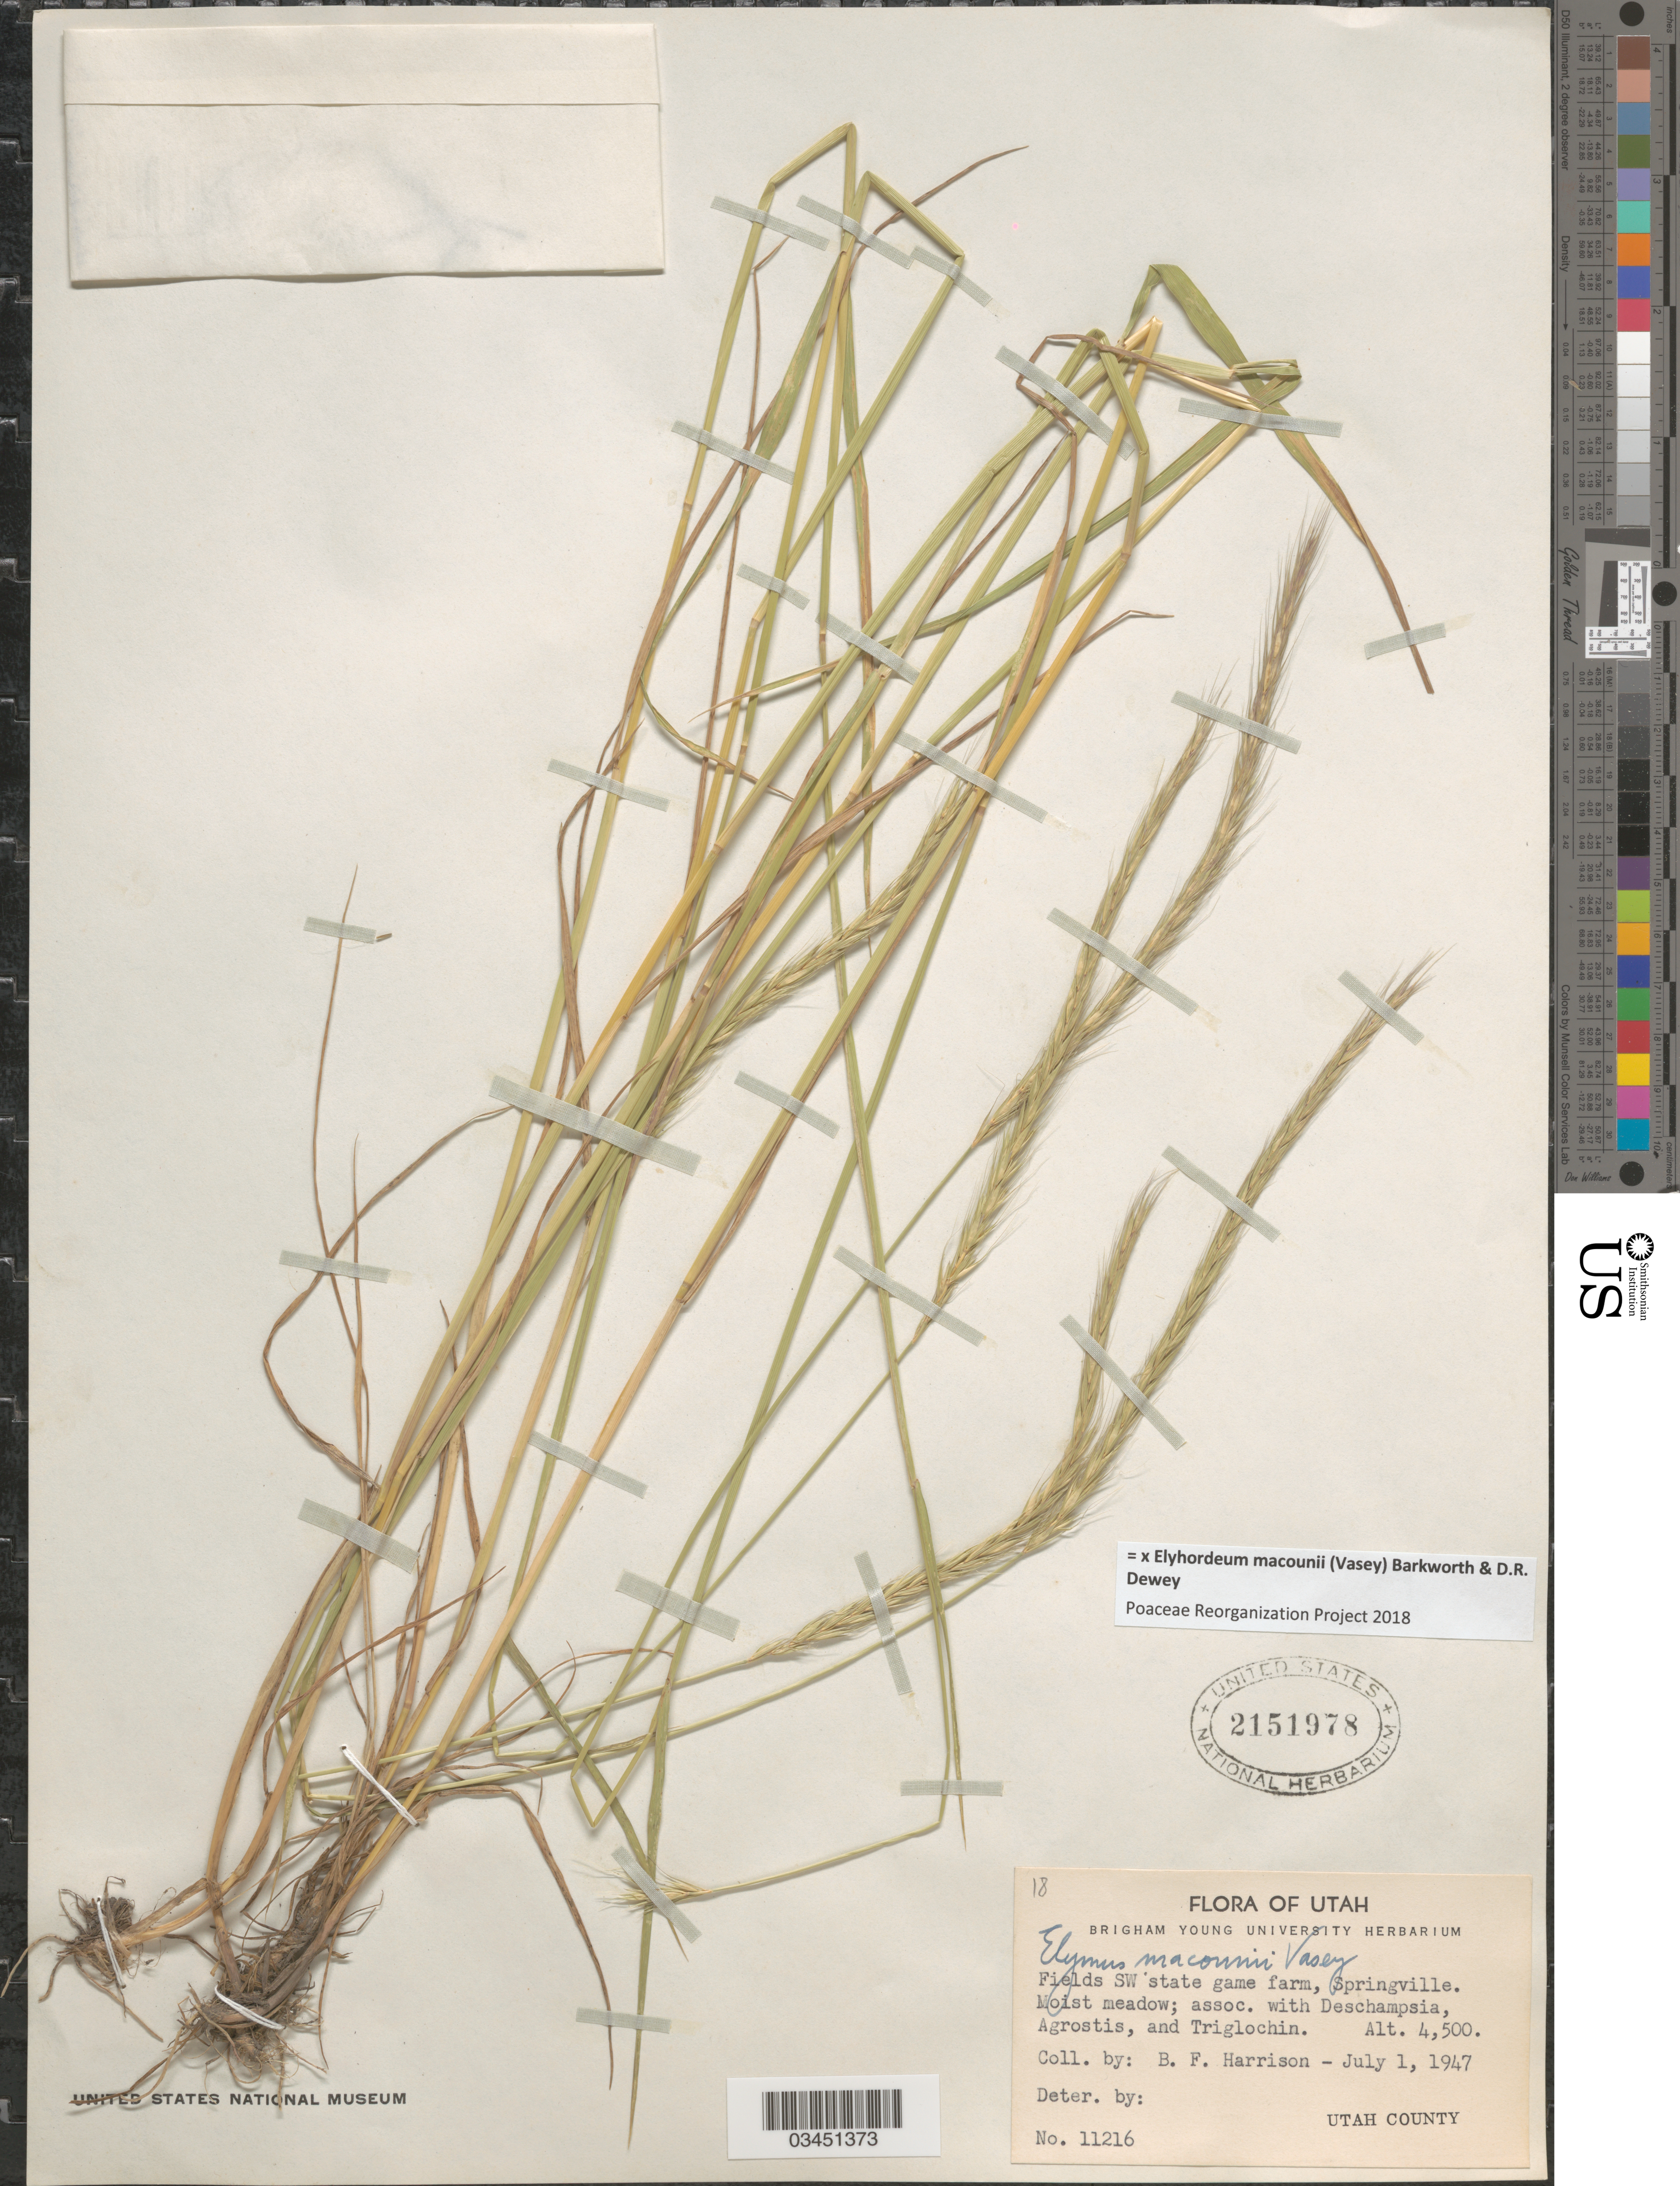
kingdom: Plantae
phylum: Tracheophyta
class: Liliopsida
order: Poales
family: Poaceae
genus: Elyhordeum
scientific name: x Elyhordeum macounii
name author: (Vasey) Barkworth & Dewey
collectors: B. F. Harrison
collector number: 11216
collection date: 1947-07-01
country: United States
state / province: Utah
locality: Fields SW state game farm, Springville. Utah County.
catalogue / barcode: US 2151978